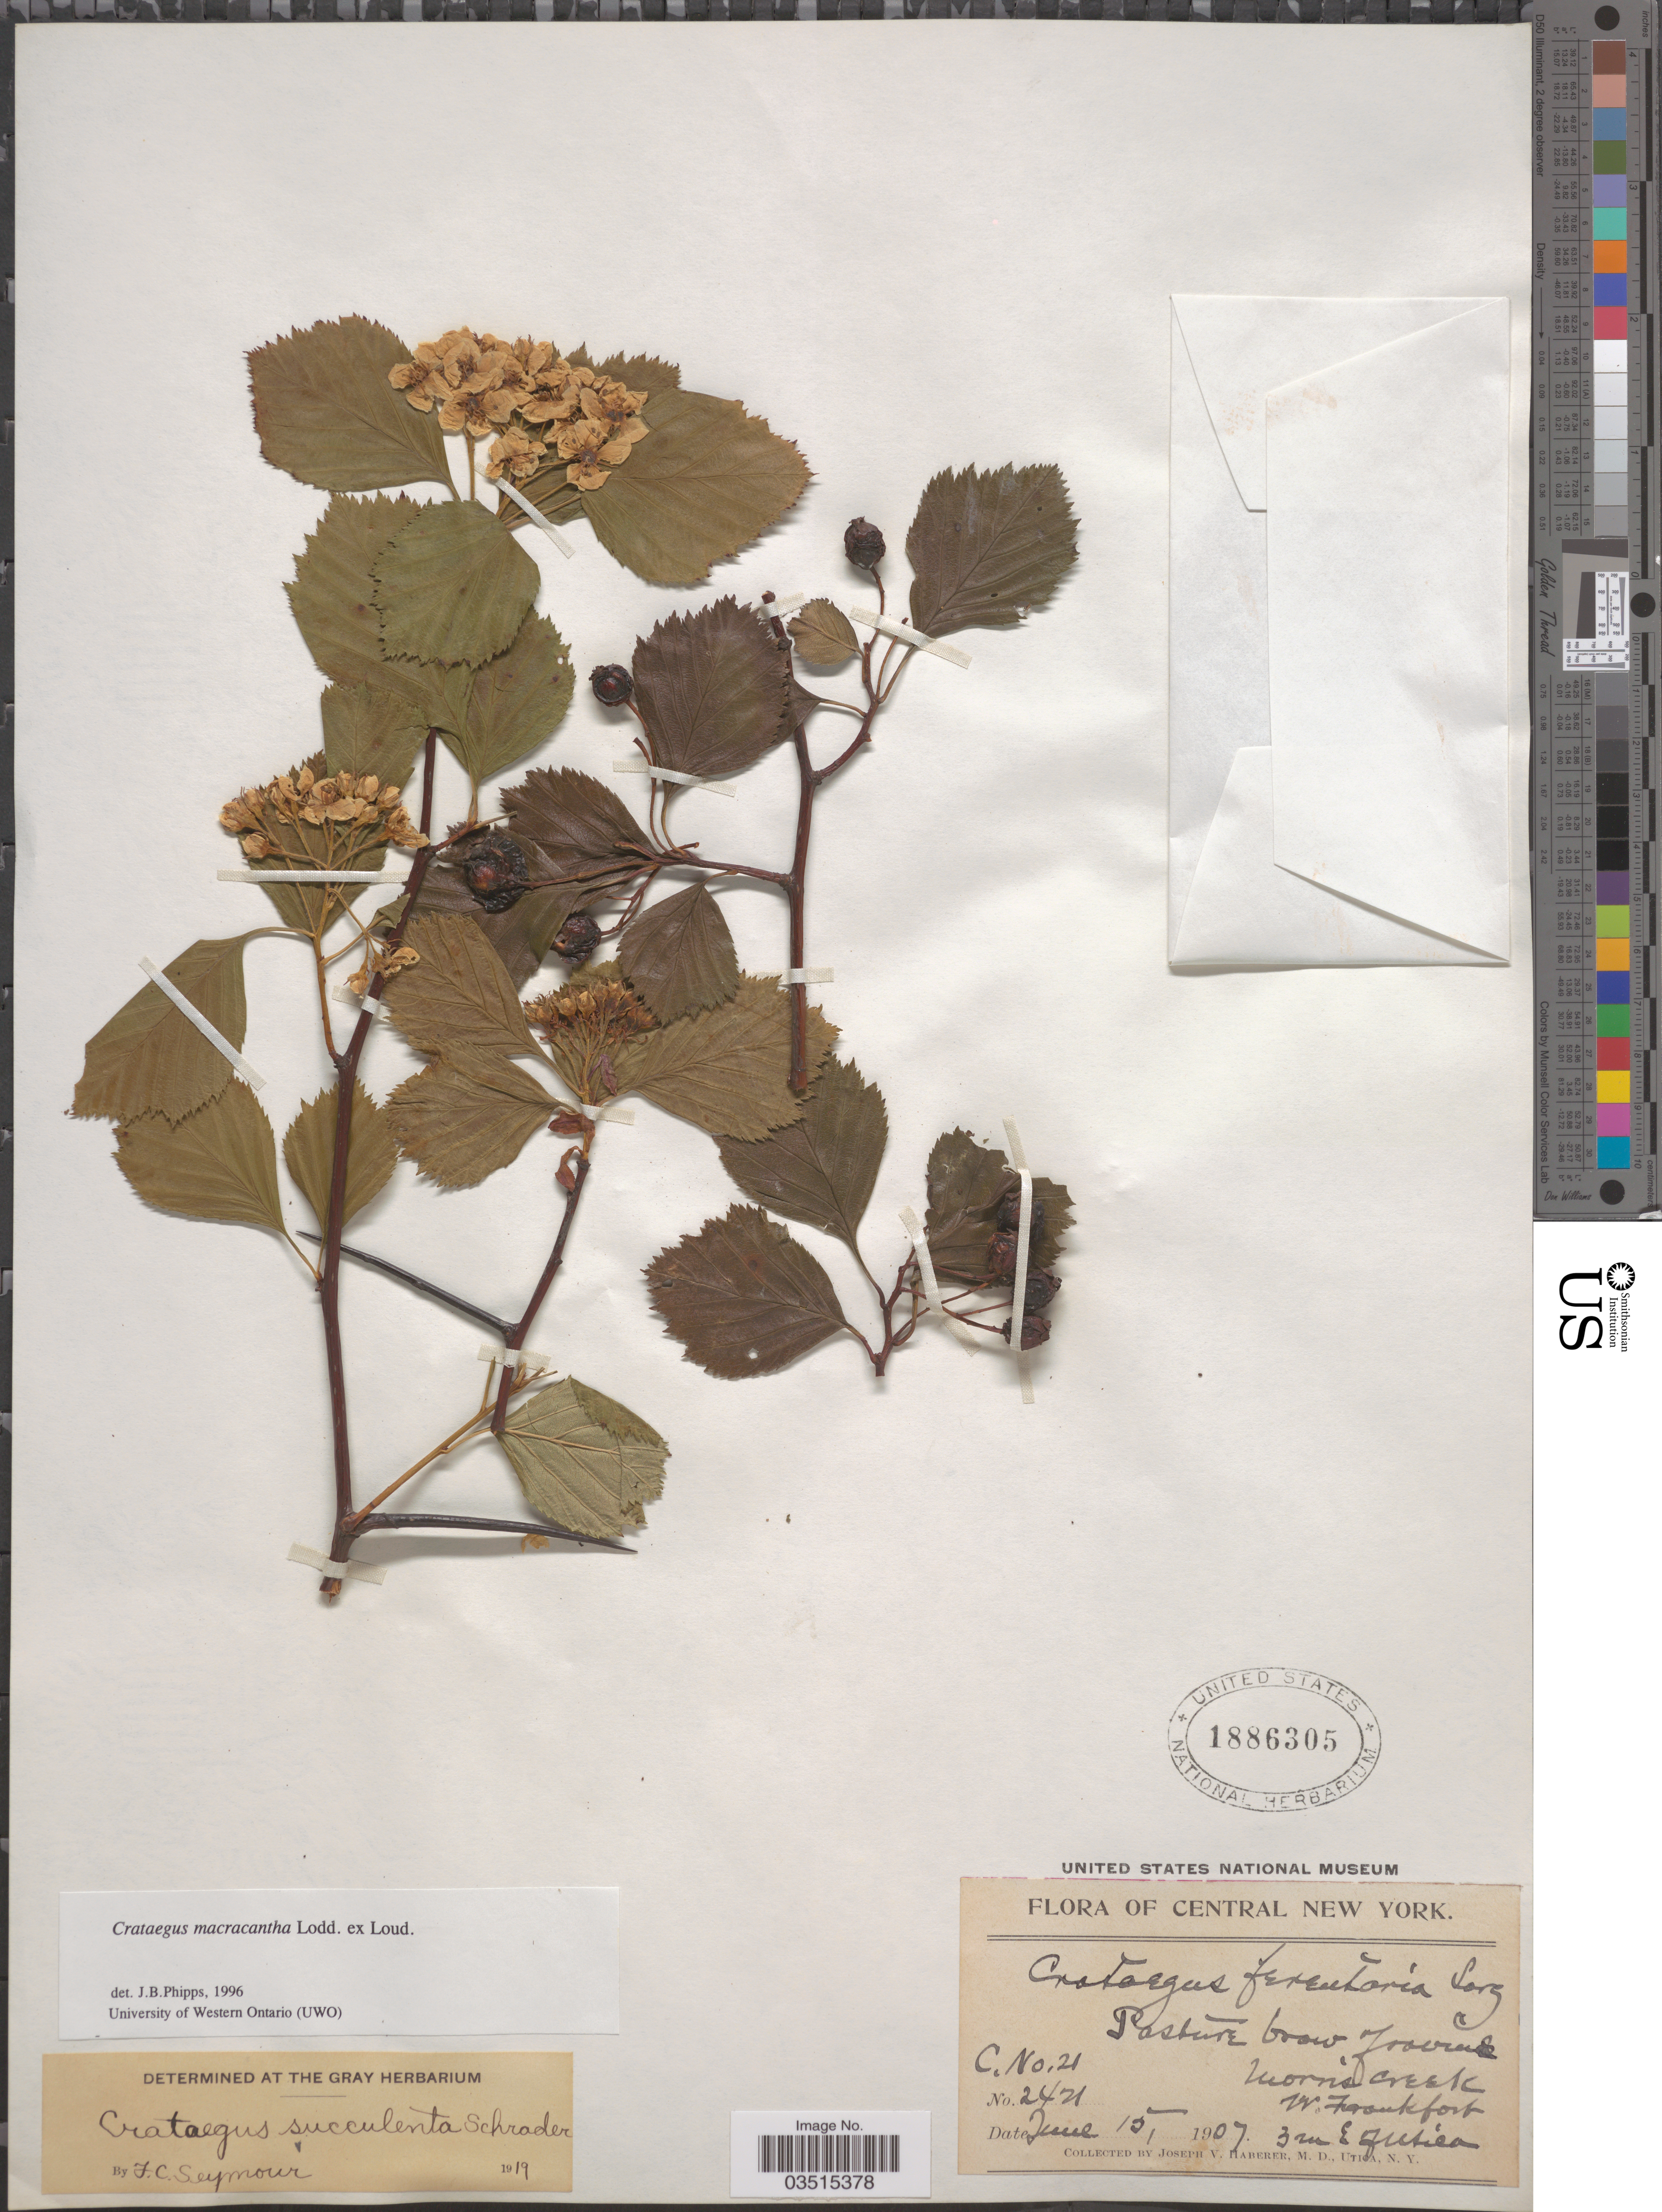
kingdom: Plantae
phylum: Tracheophyta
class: Magnoliopsida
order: Rosales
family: Rosaceae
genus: Crataegus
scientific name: Crataegus macracantha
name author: (Lindl.) Lodd. ex Loudon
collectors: J. V. Haberer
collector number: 2421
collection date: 1907-06-15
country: United States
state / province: New York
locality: Morris Creek W. Frankfort 3 m E of Utica.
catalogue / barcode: US 1886305